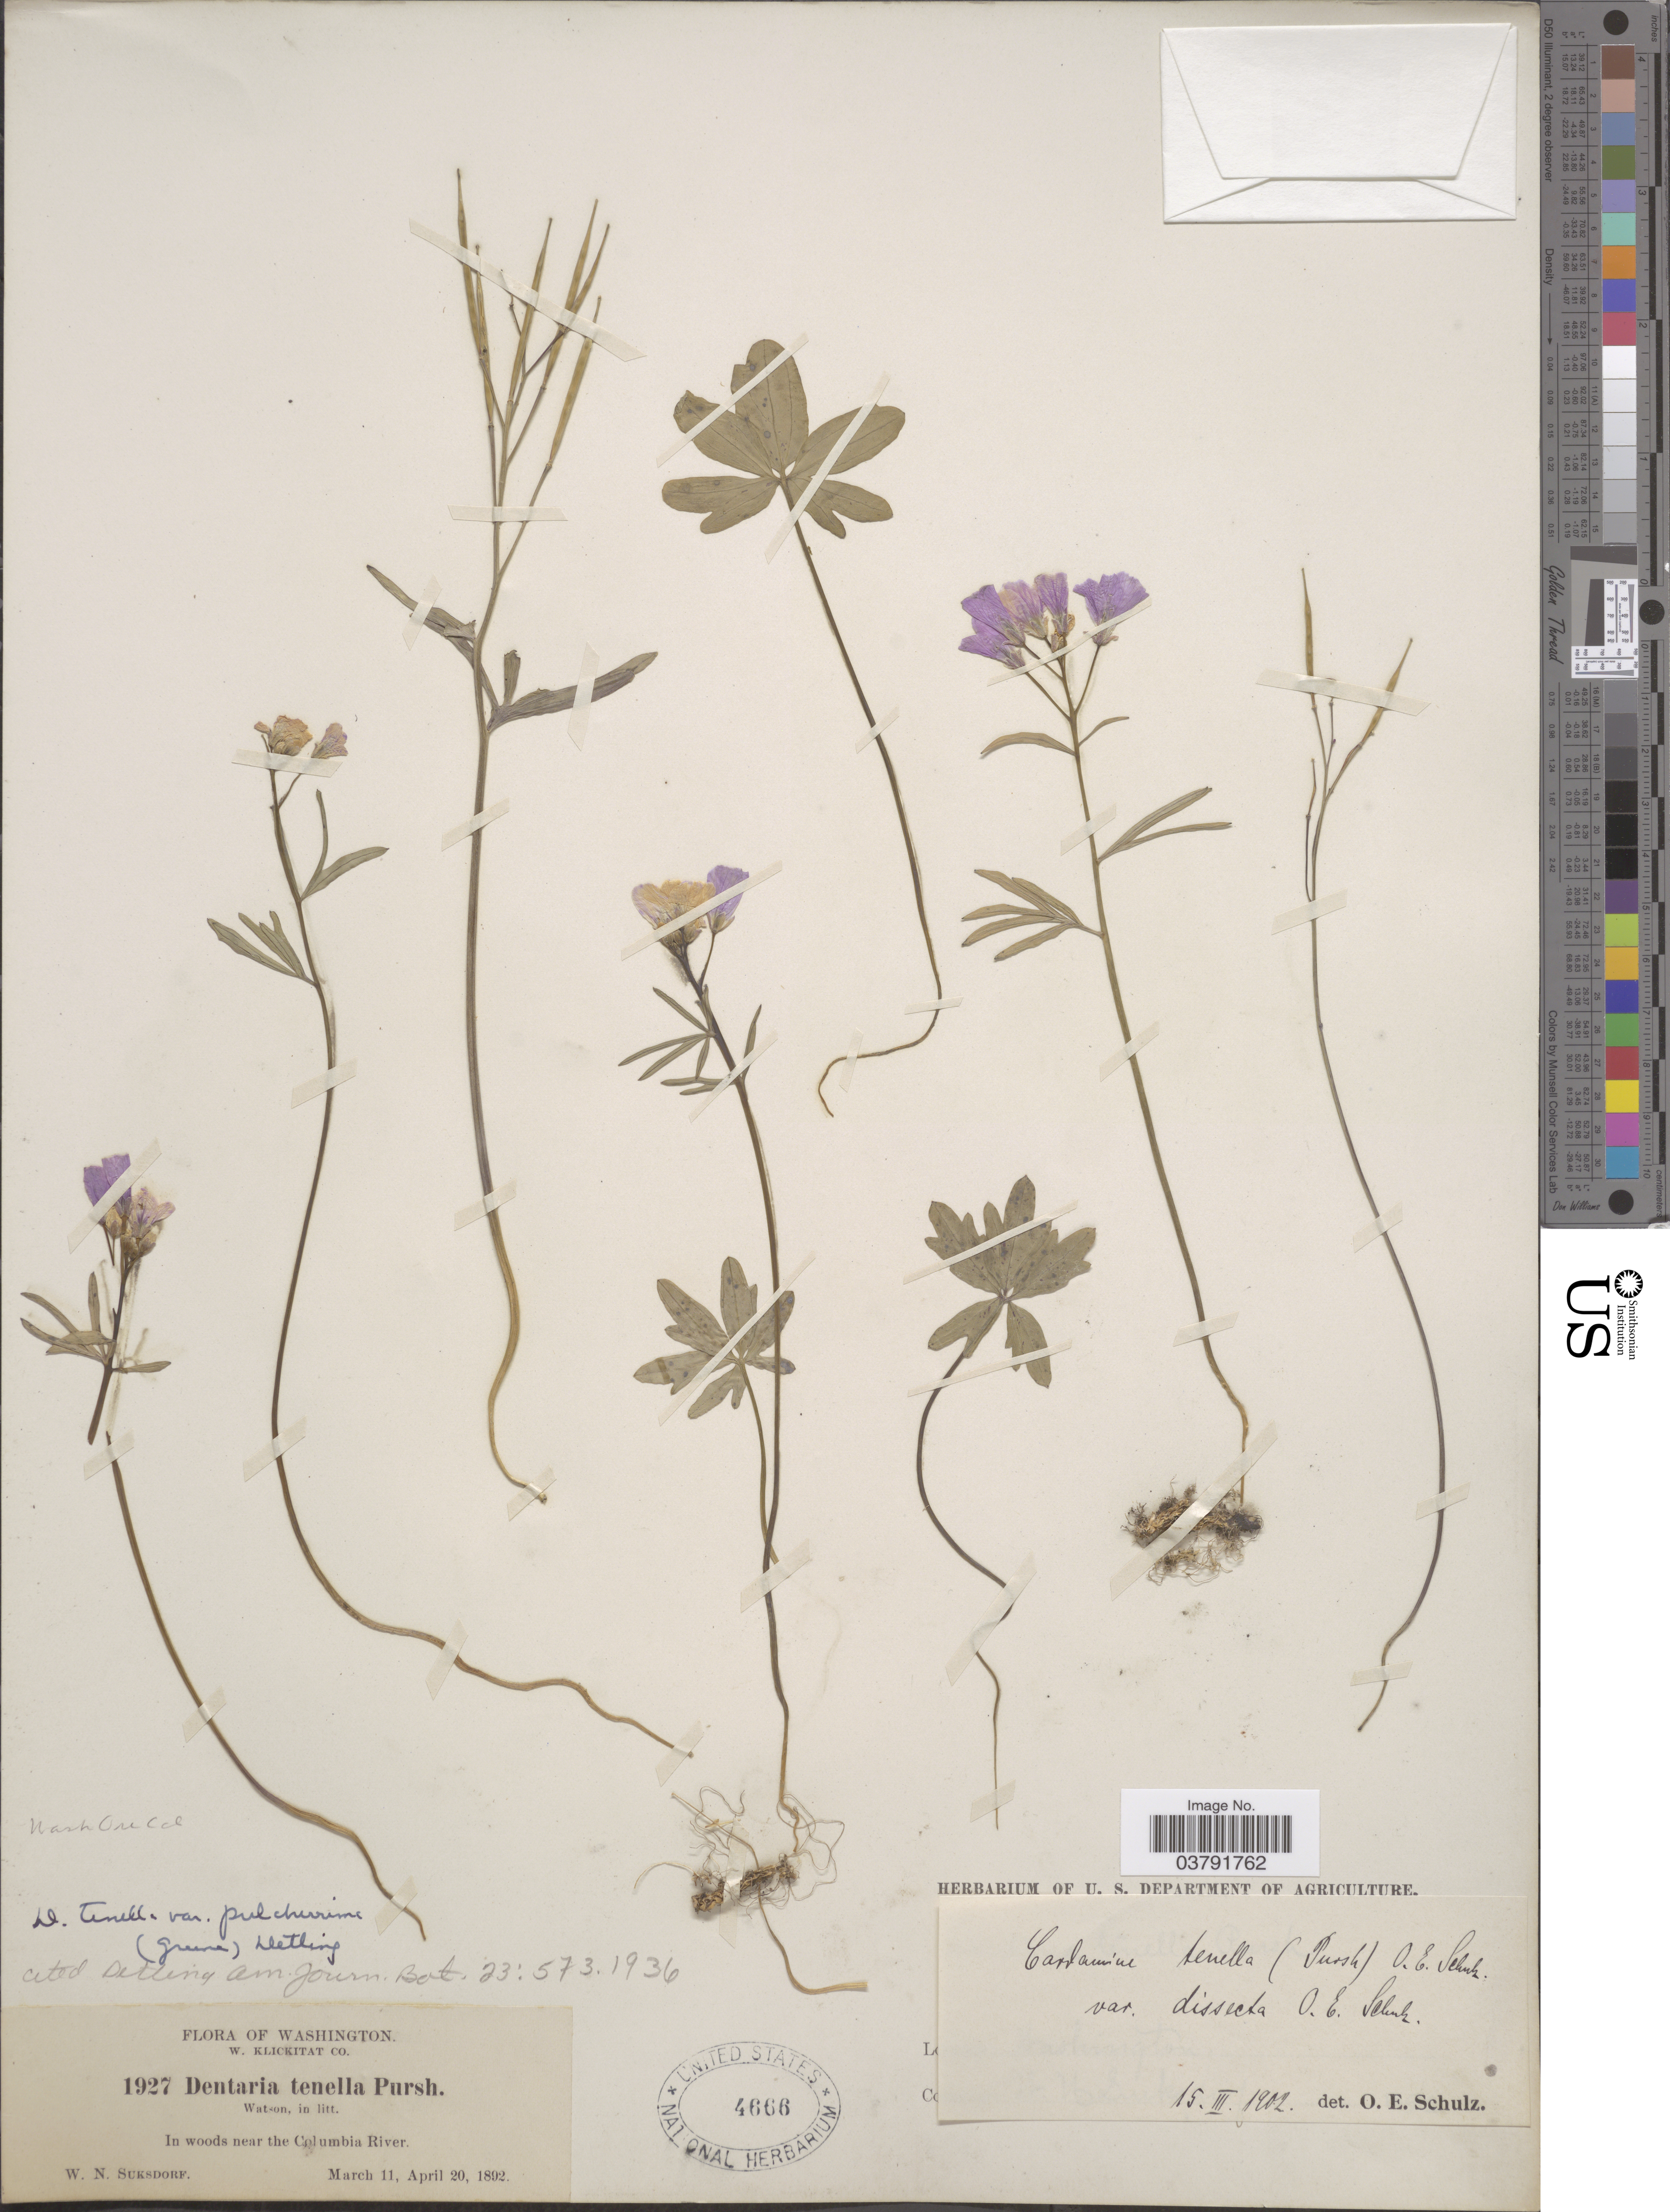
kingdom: Plantae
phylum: Tracheophyta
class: Magnoliopsida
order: Brassicales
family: Brassicaceae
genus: Dentaria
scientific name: Dentaria tenella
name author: Pursh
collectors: W. N. Suksdorf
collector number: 1927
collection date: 1892-03-11/1892-04-20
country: United States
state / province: Washington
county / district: Klickitat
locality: W. Klickitat Co. In woods near the Columbia River.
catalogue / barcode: US 4666